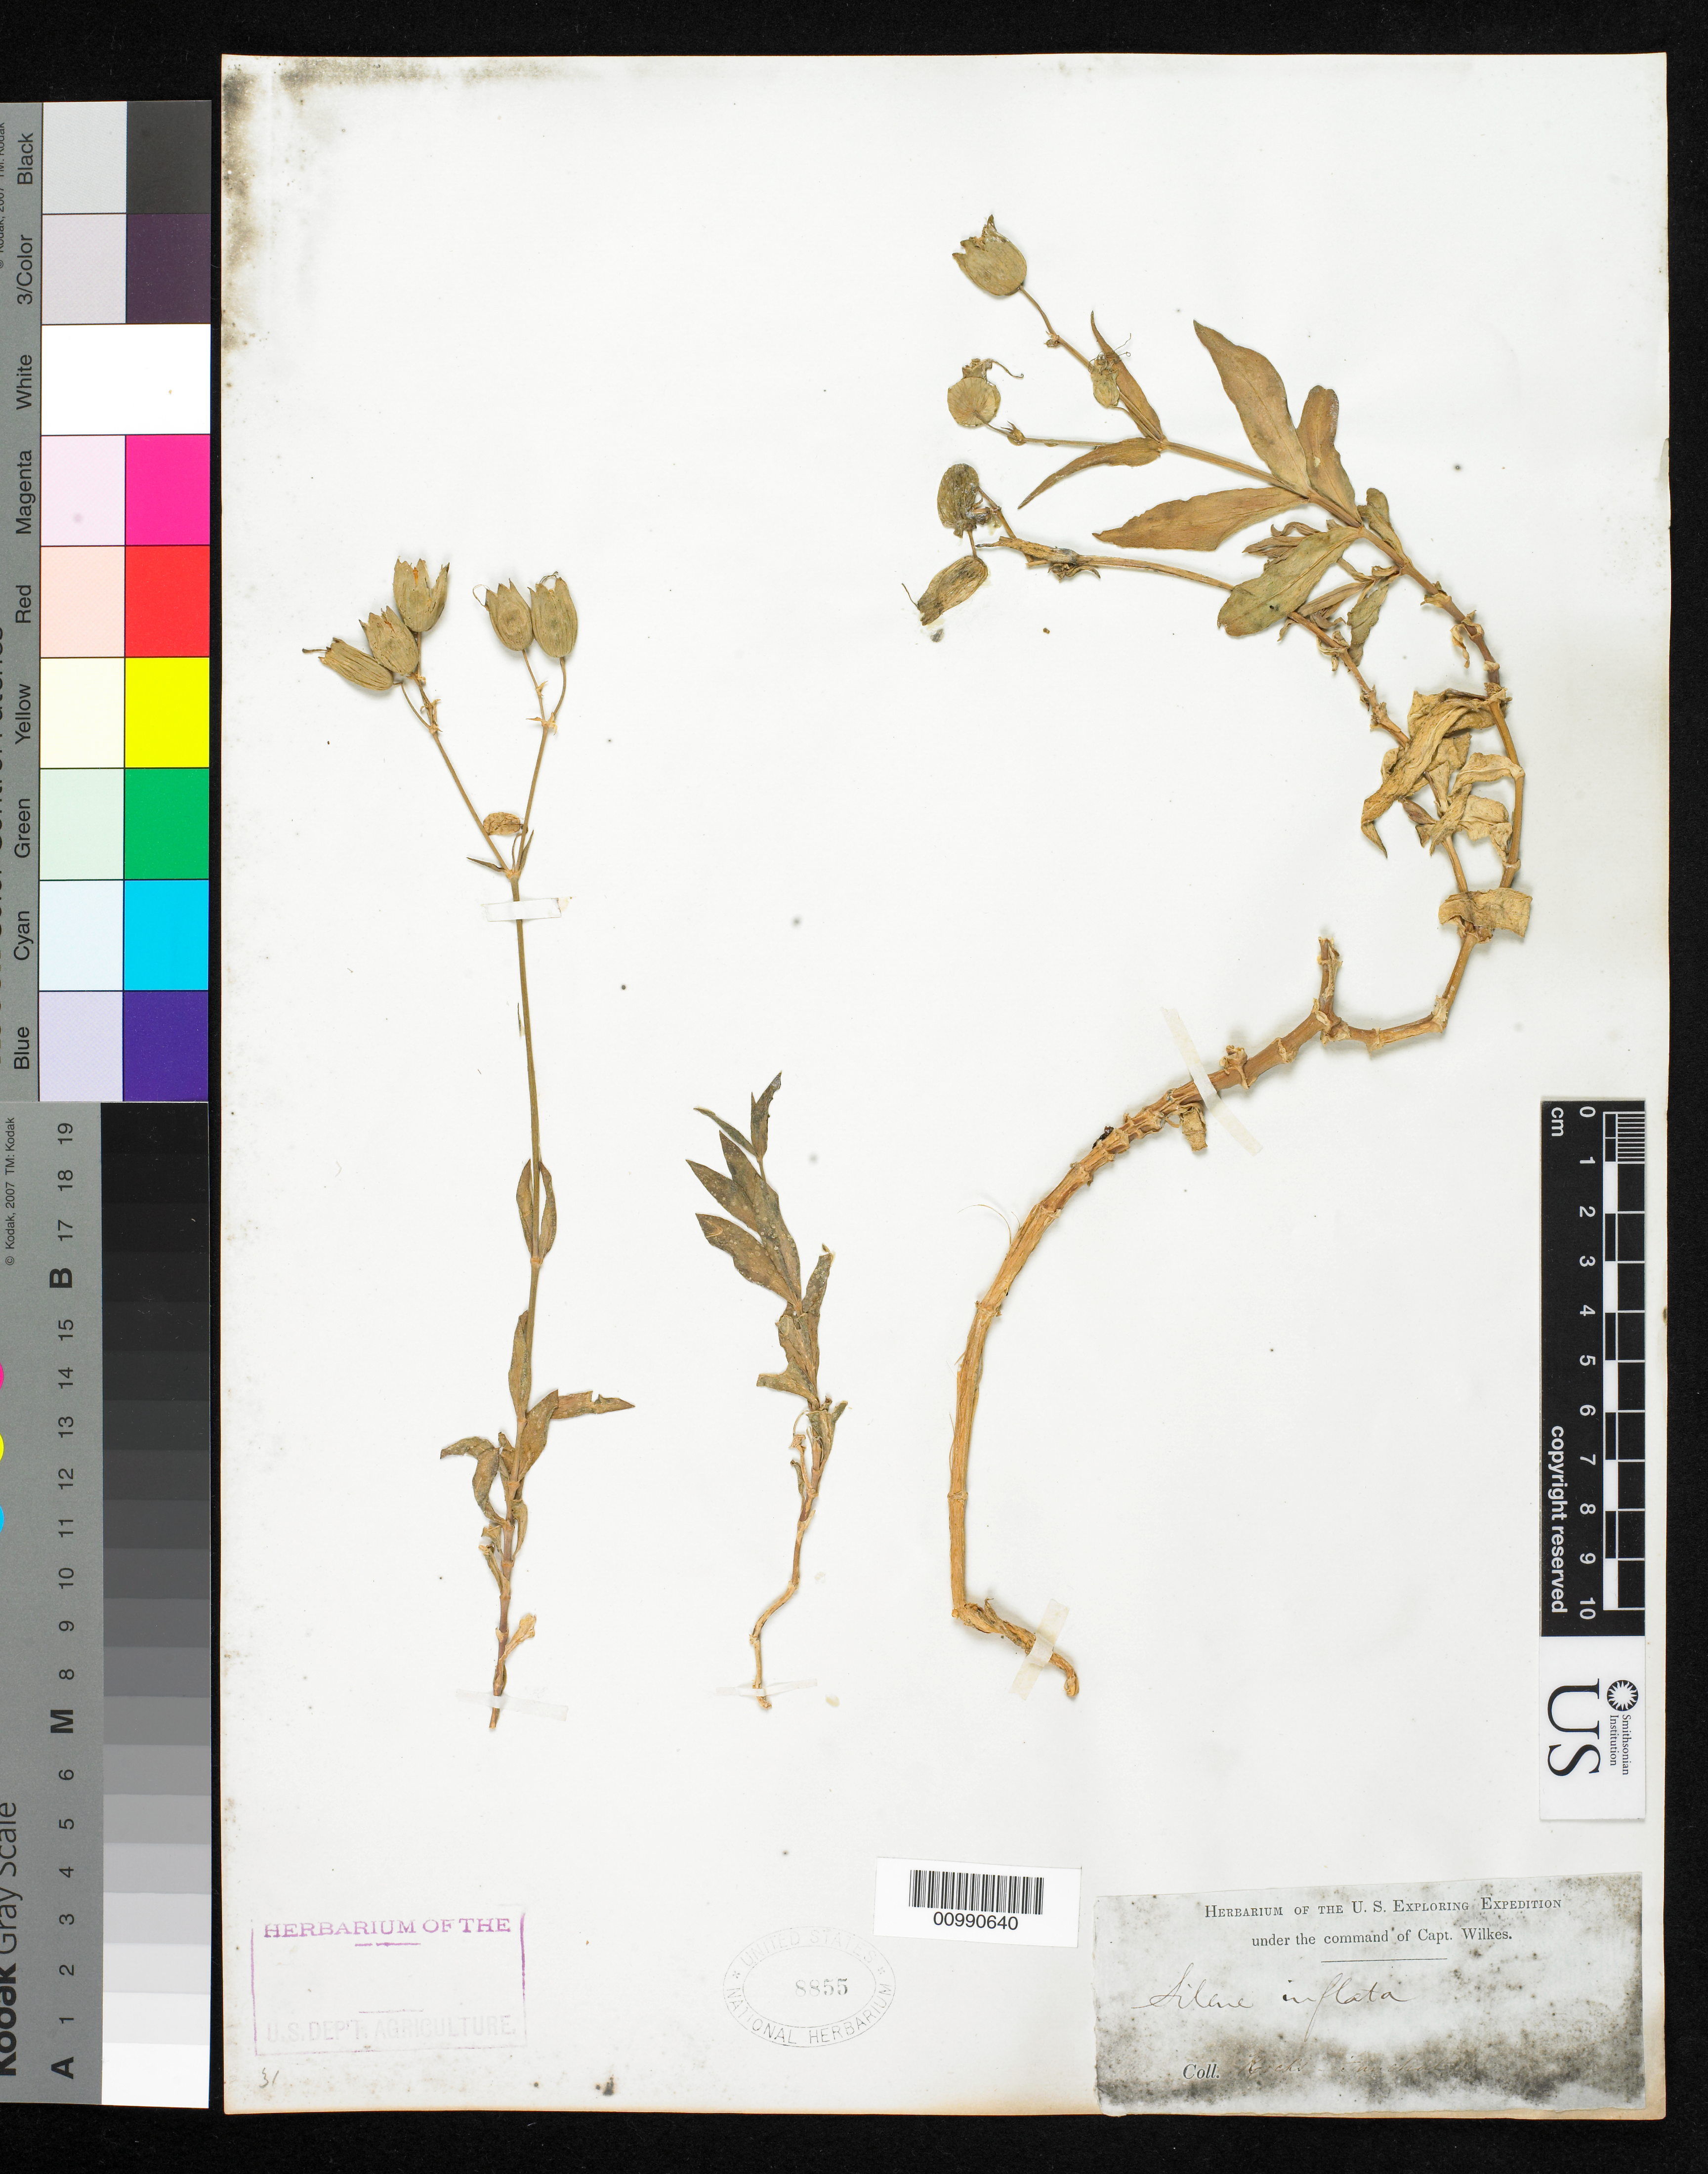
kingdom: Plantae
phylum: Tracheophyta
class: Magnoliopsida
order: Caryophyllales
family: Caryophyllaceae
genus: Silene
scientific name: Silene inflata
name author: Sm.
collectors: Wilkes Explor. Exped.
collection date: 1838/1842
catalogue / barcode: US 8855